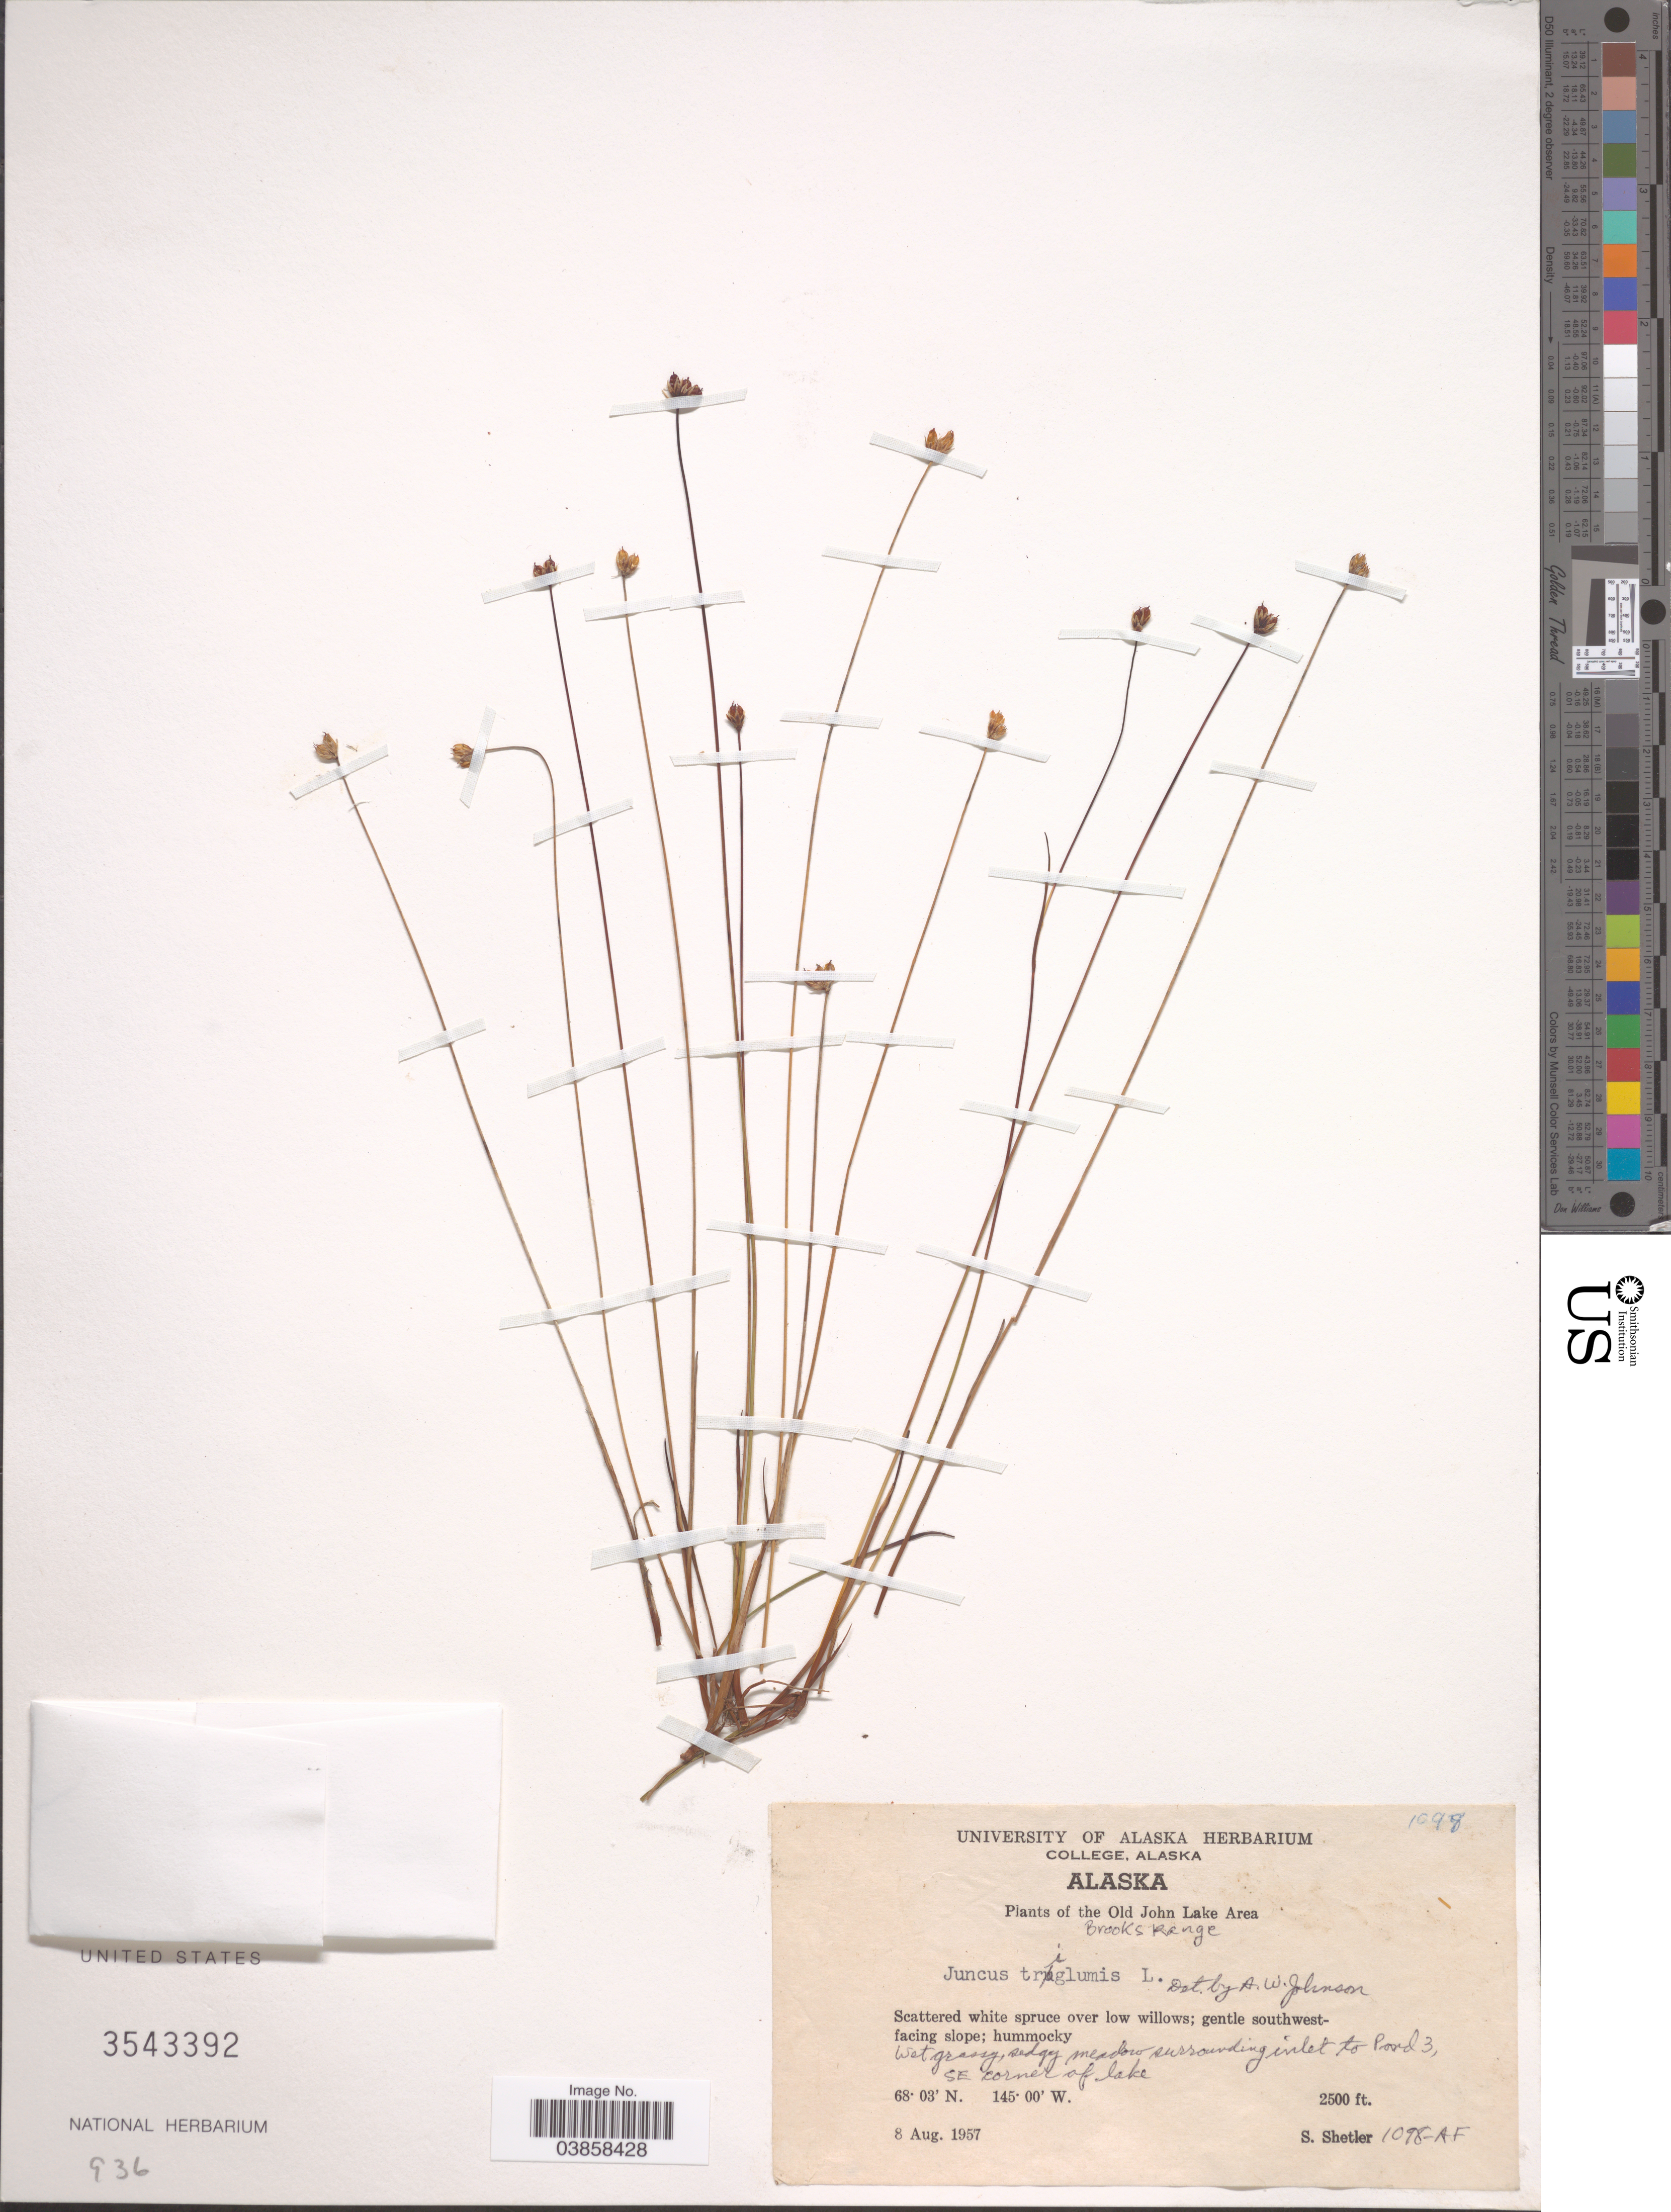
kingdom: Plantae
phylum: Tracheophyta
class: Liliopsida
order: Poales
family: Juncaceae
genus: Juncus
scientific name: Juncus triglumis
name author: L.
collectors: S. Shetler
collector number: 1098-AF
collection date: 1957-08-08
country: United States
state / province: Alaska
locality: Old John Lake Area. Brooks Range. Scattered white spruce over low willows; gentle southwest-facing slope; hummocky. Wet grassy, sedgy meadow surrounding inlet to Pond 3, SE corner of lake.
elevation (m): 762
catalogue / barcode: US 3543392